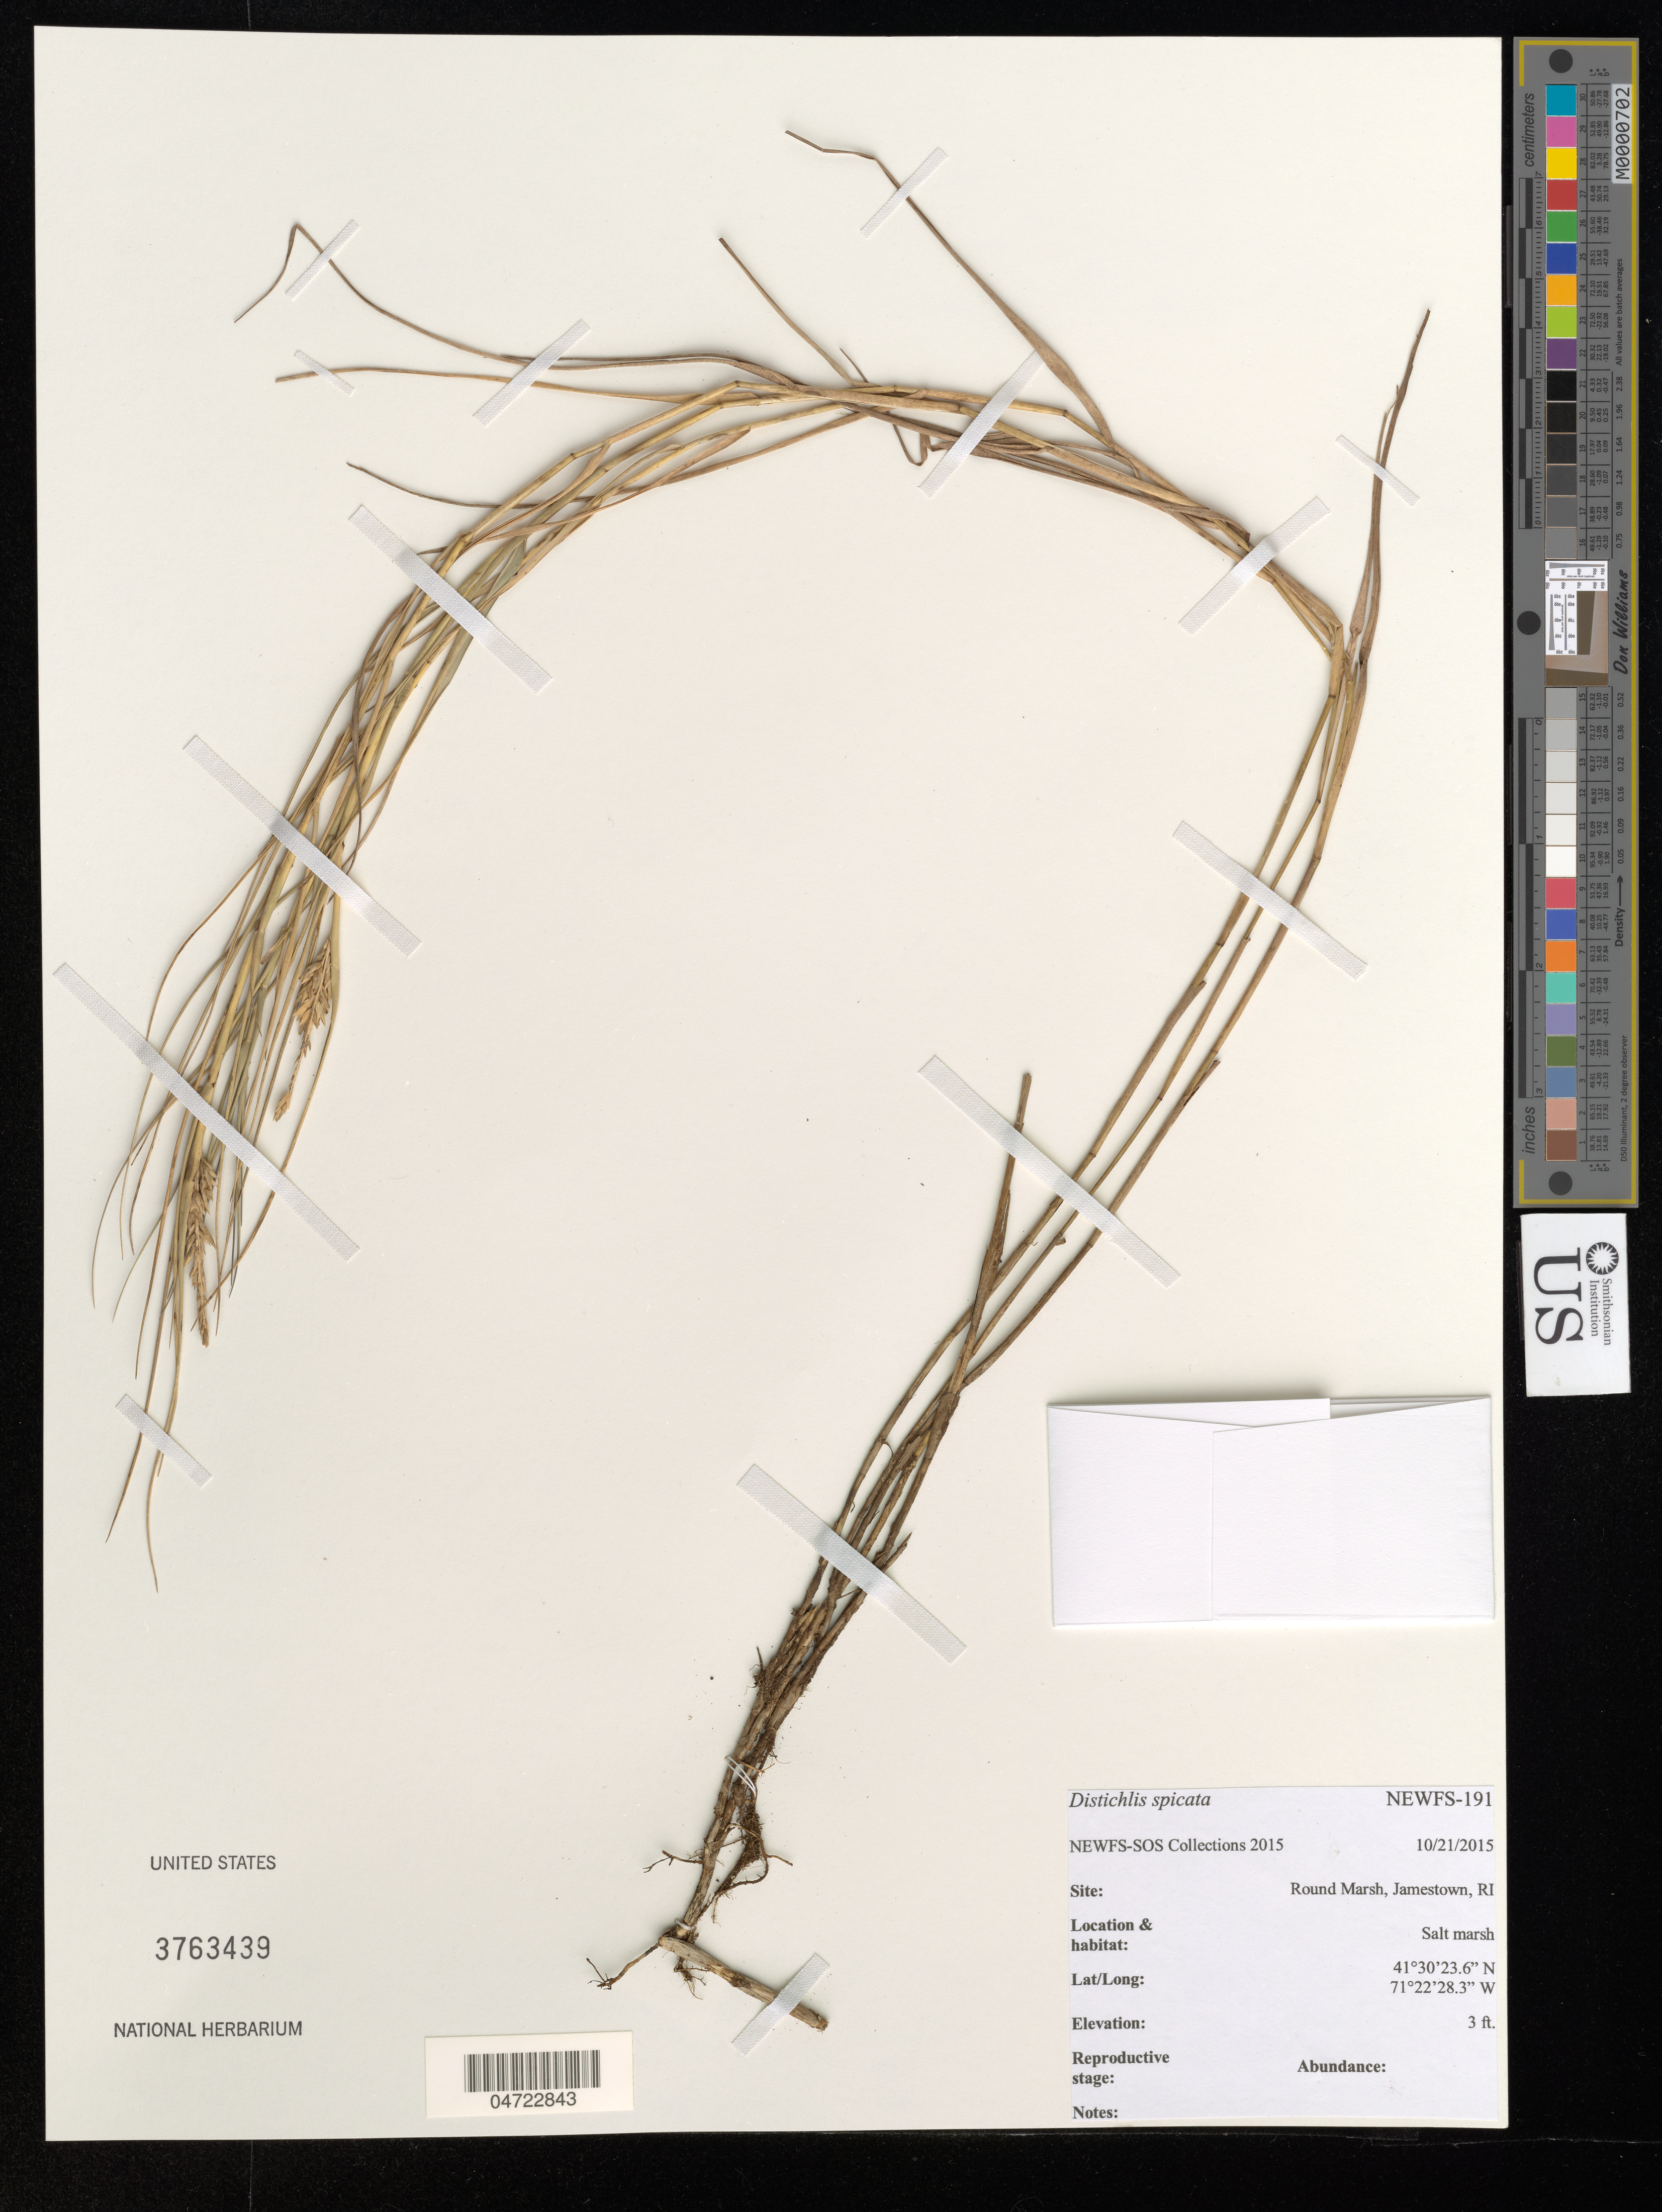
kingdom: Plantae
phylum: Tracheophyta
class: Liliopsida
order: Poales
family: Poaceae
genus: Distichlis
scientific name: Distichlis spicata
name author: (L.) Greene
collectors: NEWFS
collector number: NEWFS-191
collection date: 2015-10-21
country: United States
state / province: Rhode Island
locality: Round Marsh, Jamestown.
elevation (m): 1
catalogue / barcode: US 3763439